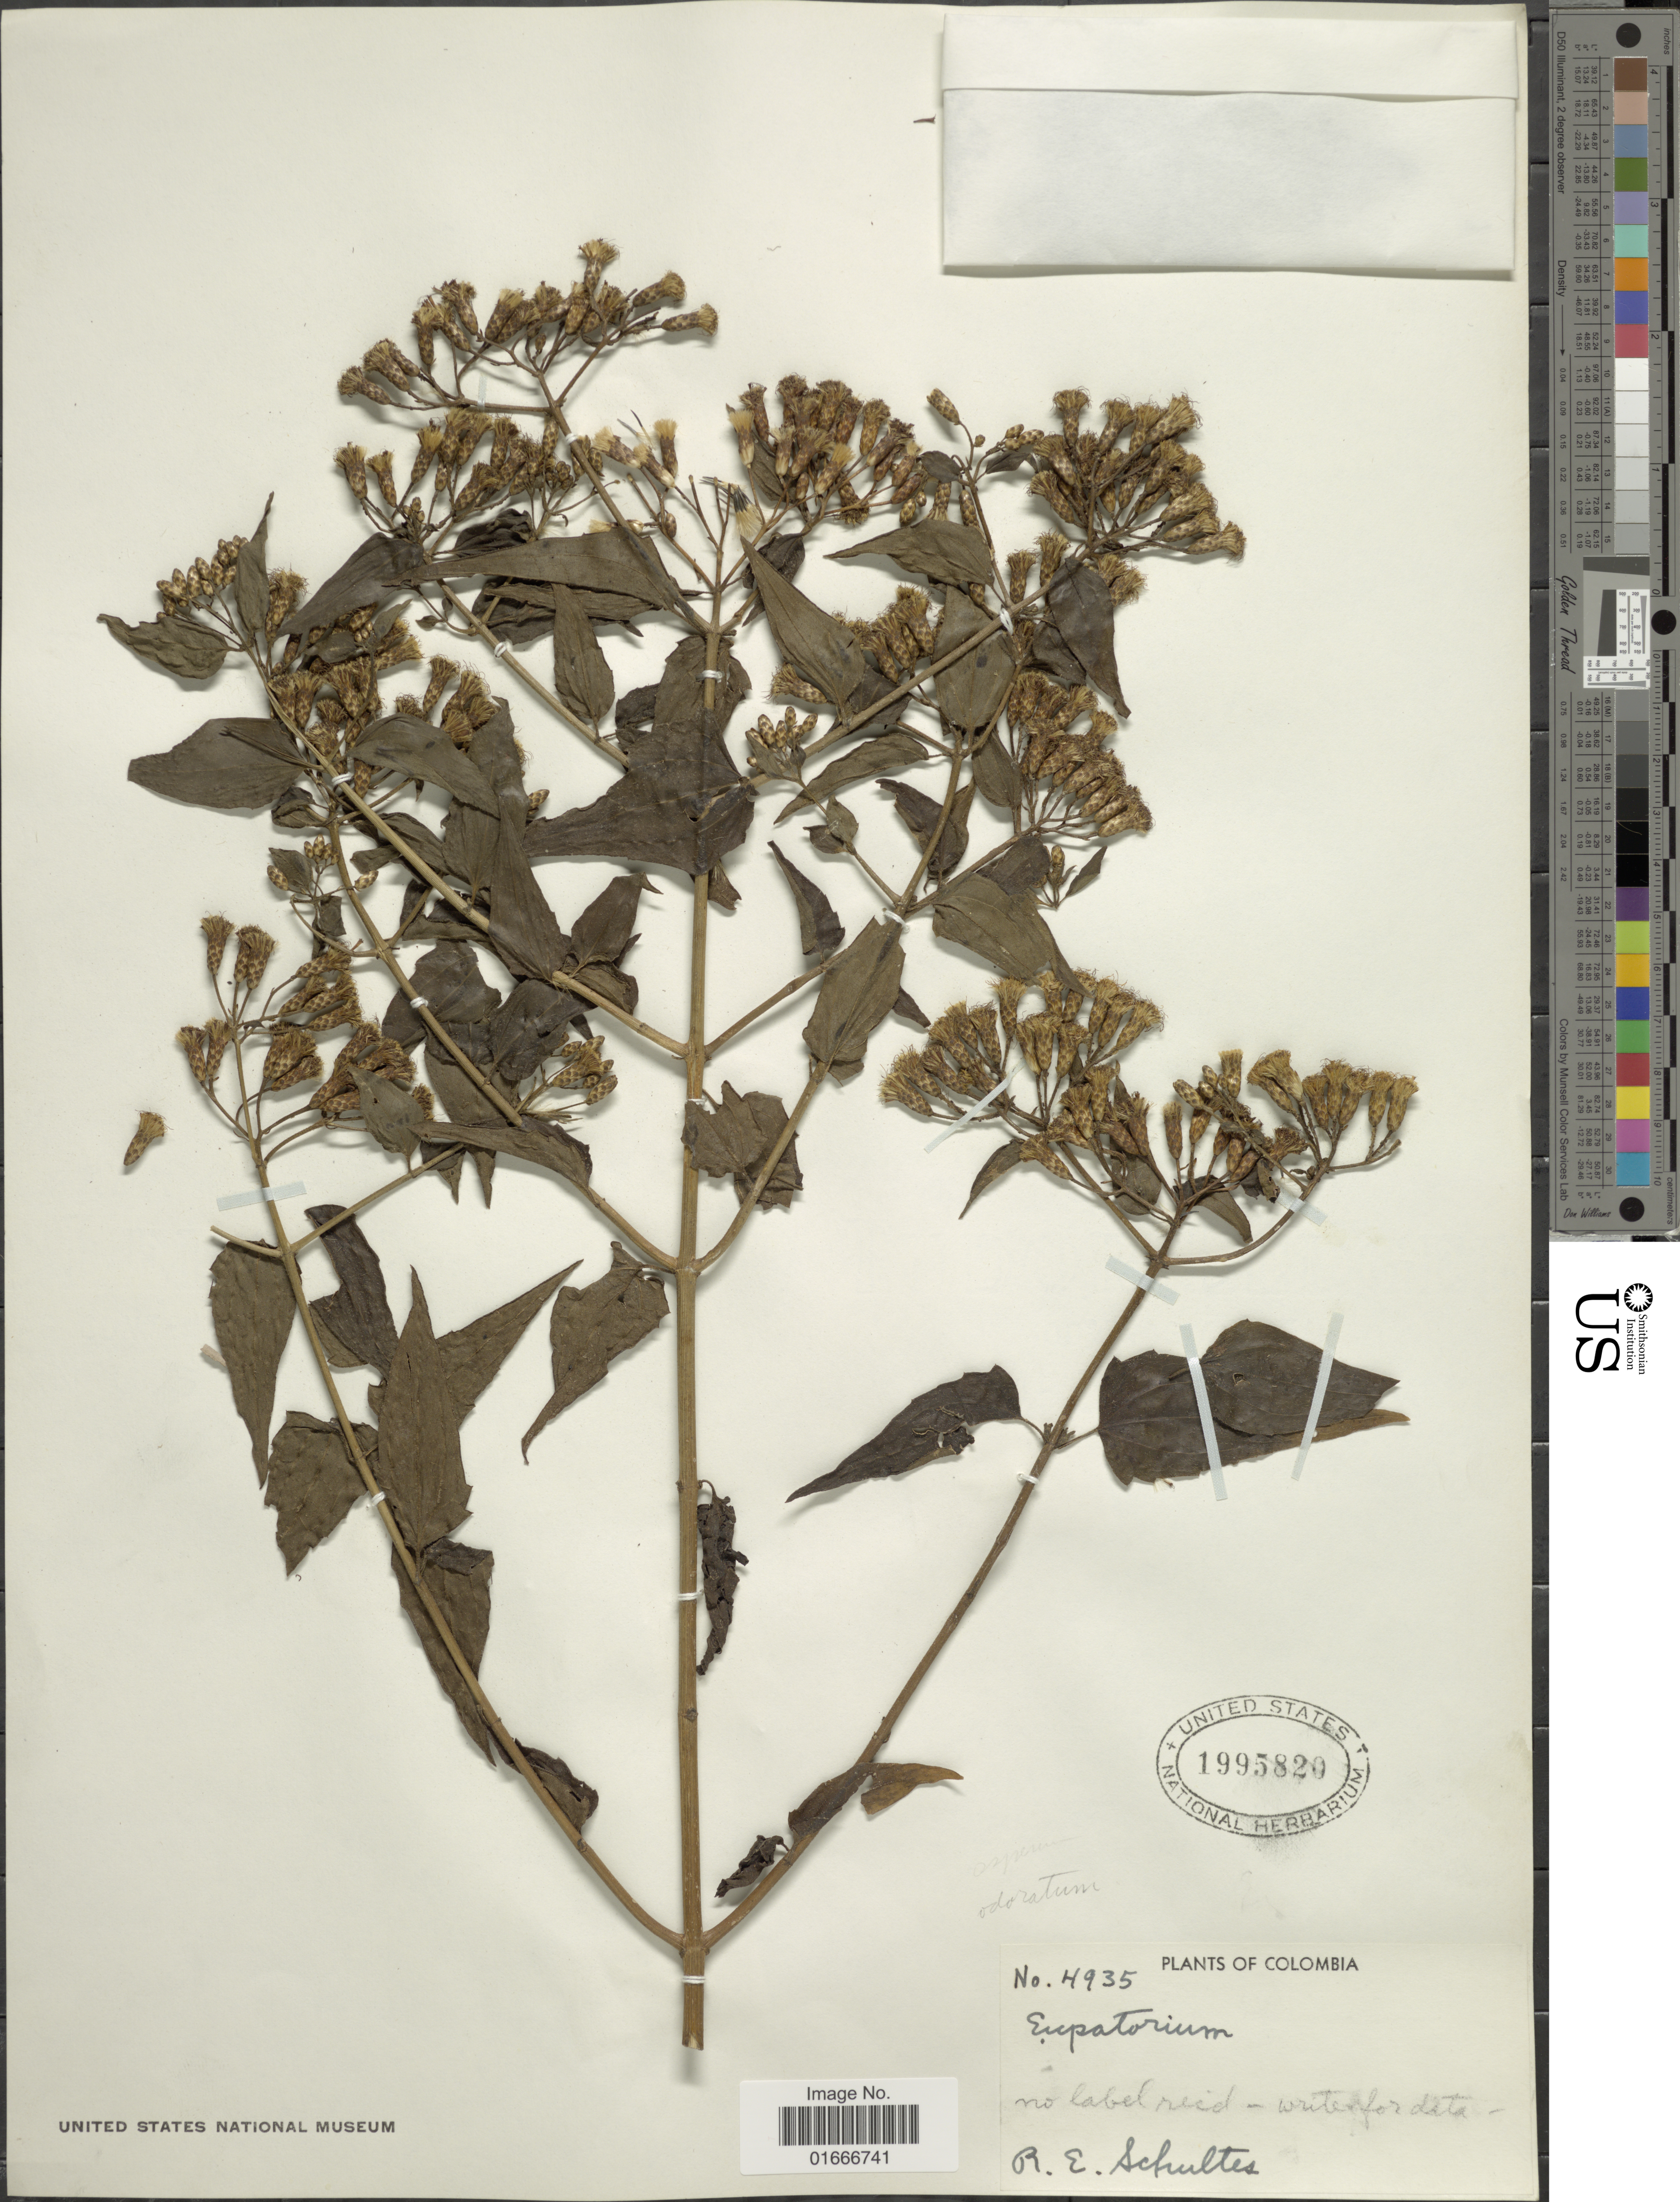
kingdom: Plantae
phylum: Tracheophyta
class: Magnoliopsida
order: Asterales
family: Asteraceae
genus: Chromolaena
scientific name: Chromolaena odorata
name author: (L.) R.M. King & H. Rob.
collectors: R. E. Schultes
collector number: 4935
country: Colombia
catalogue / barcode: US 1995820